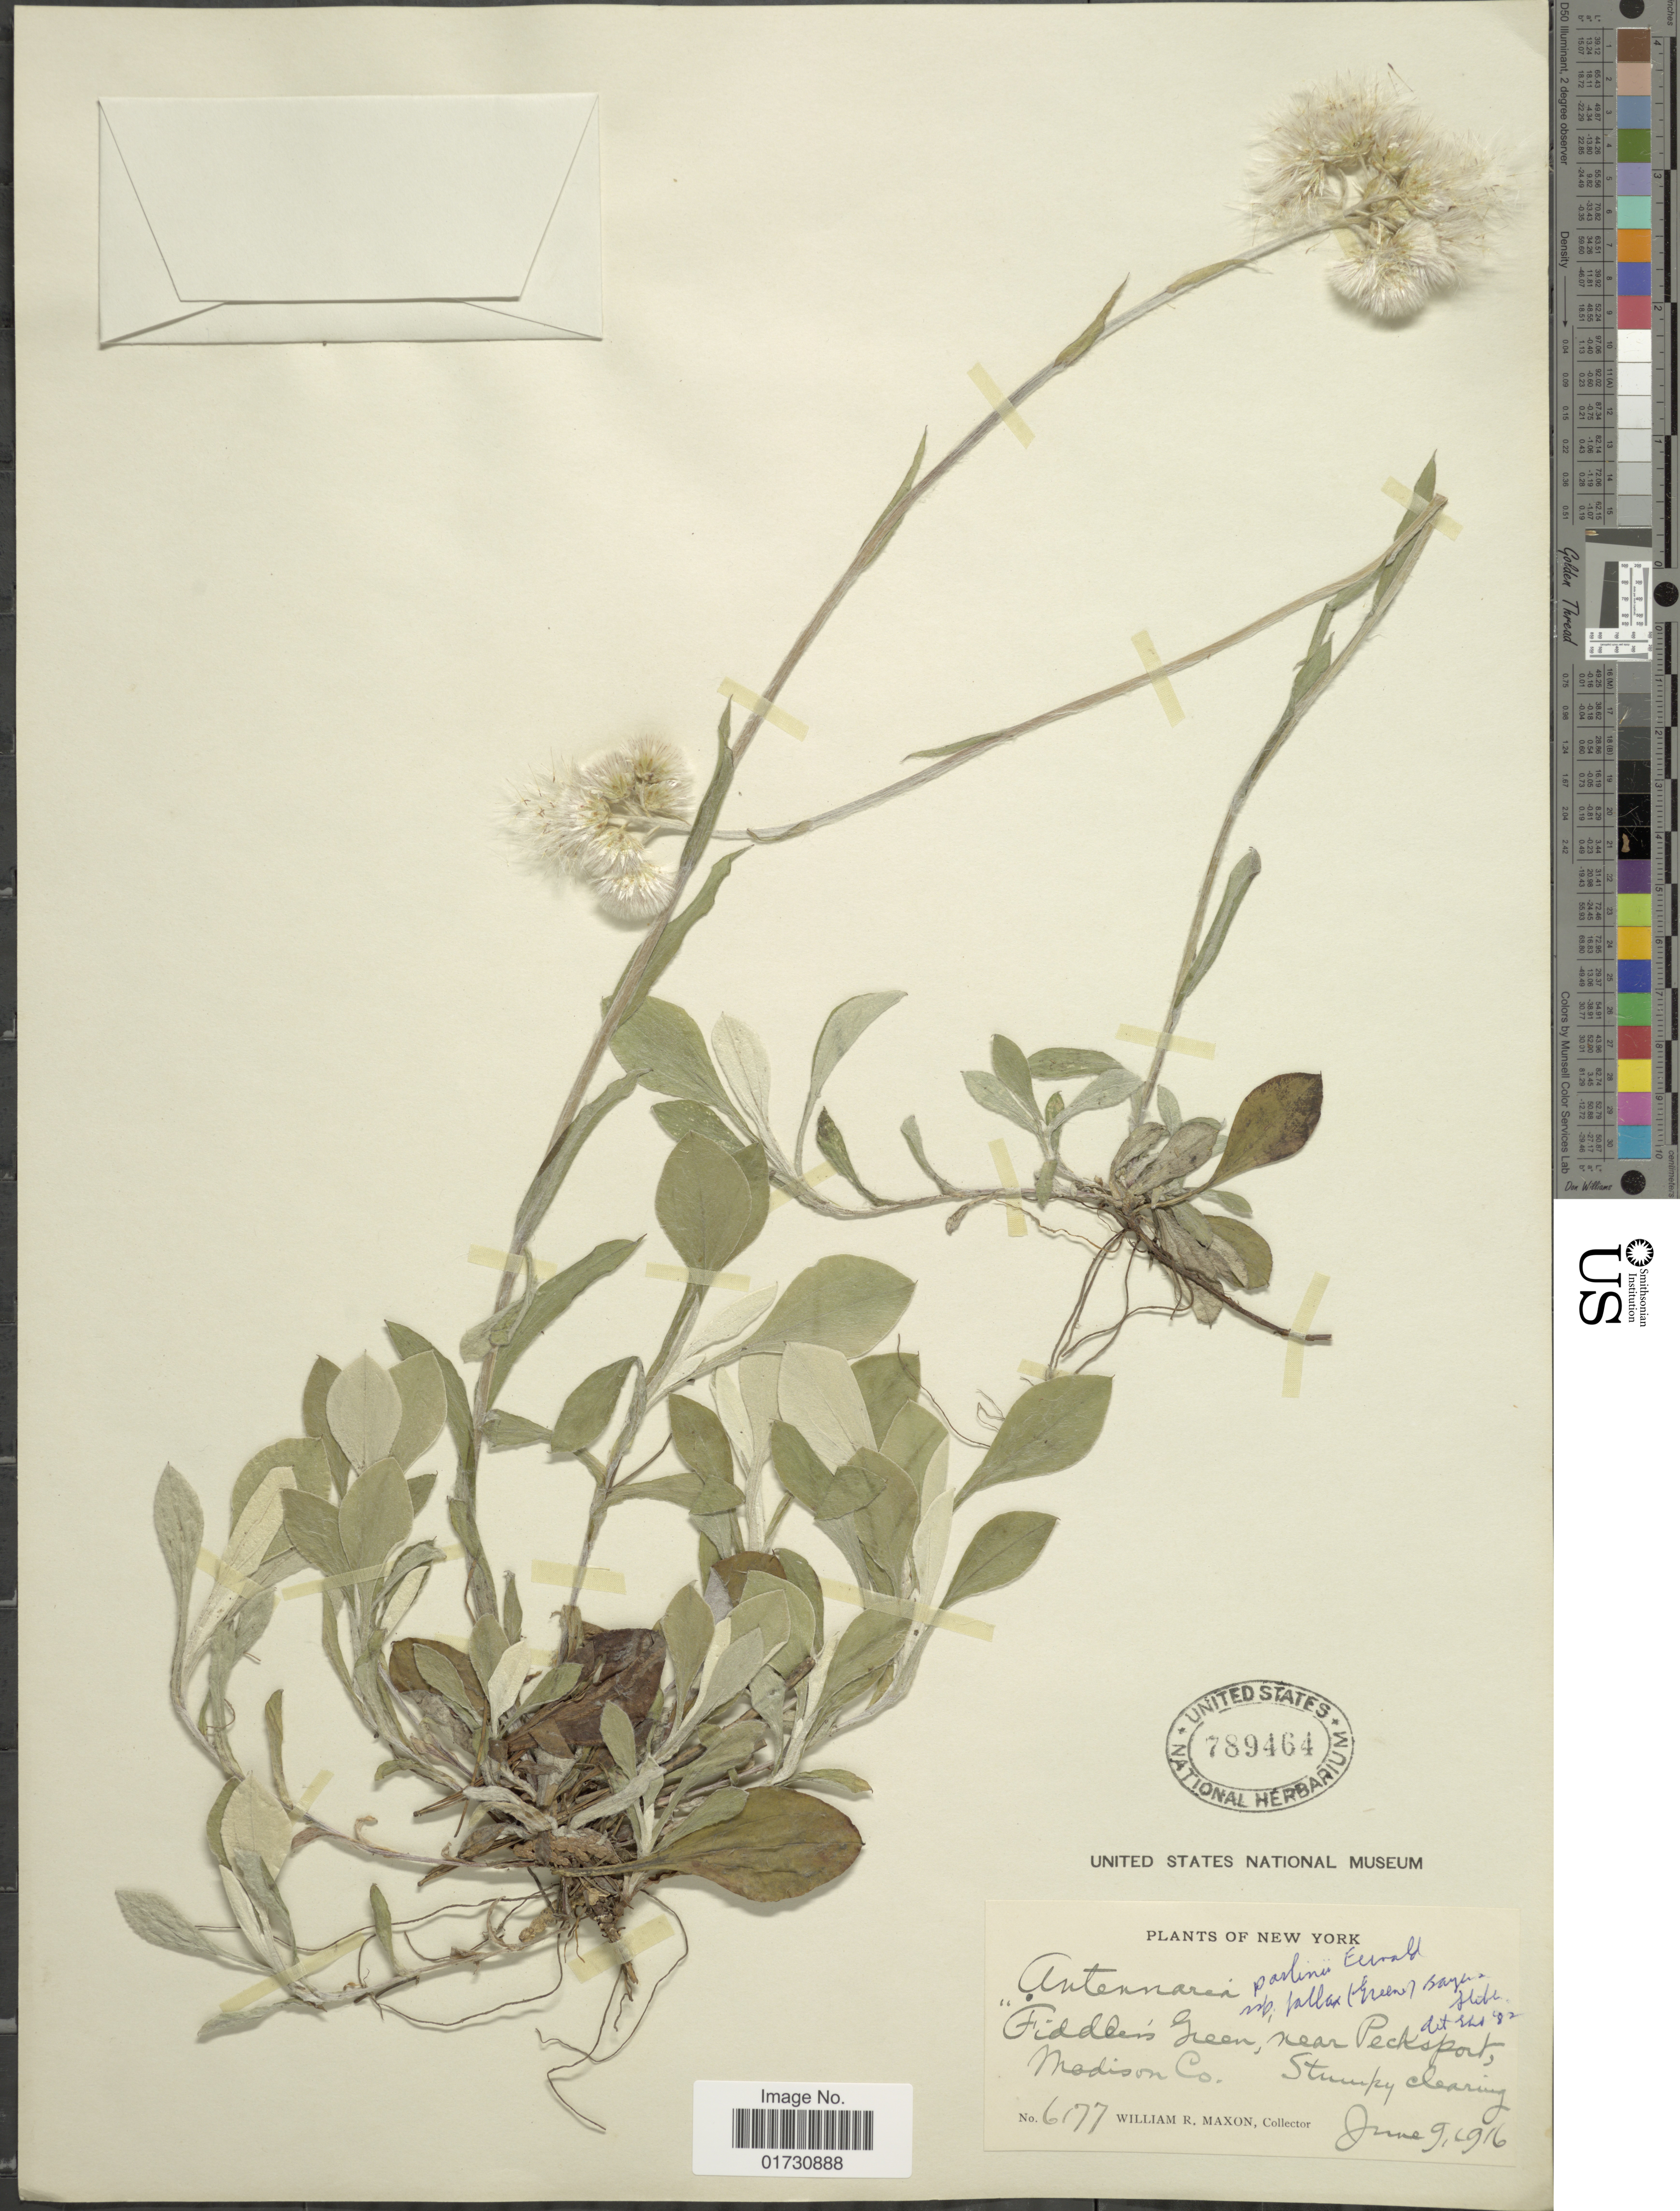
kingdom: Plantae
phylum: Tracheophyta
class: Magnoliopsida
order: Asterales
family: Asteraceae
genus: Antennaria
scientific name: Antennaria fallax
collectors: W. R. Maxon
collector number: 6177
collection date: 1916-06-09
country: United States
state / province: New York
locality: Near Pecksport, Madison Co.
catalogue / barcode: US 789464